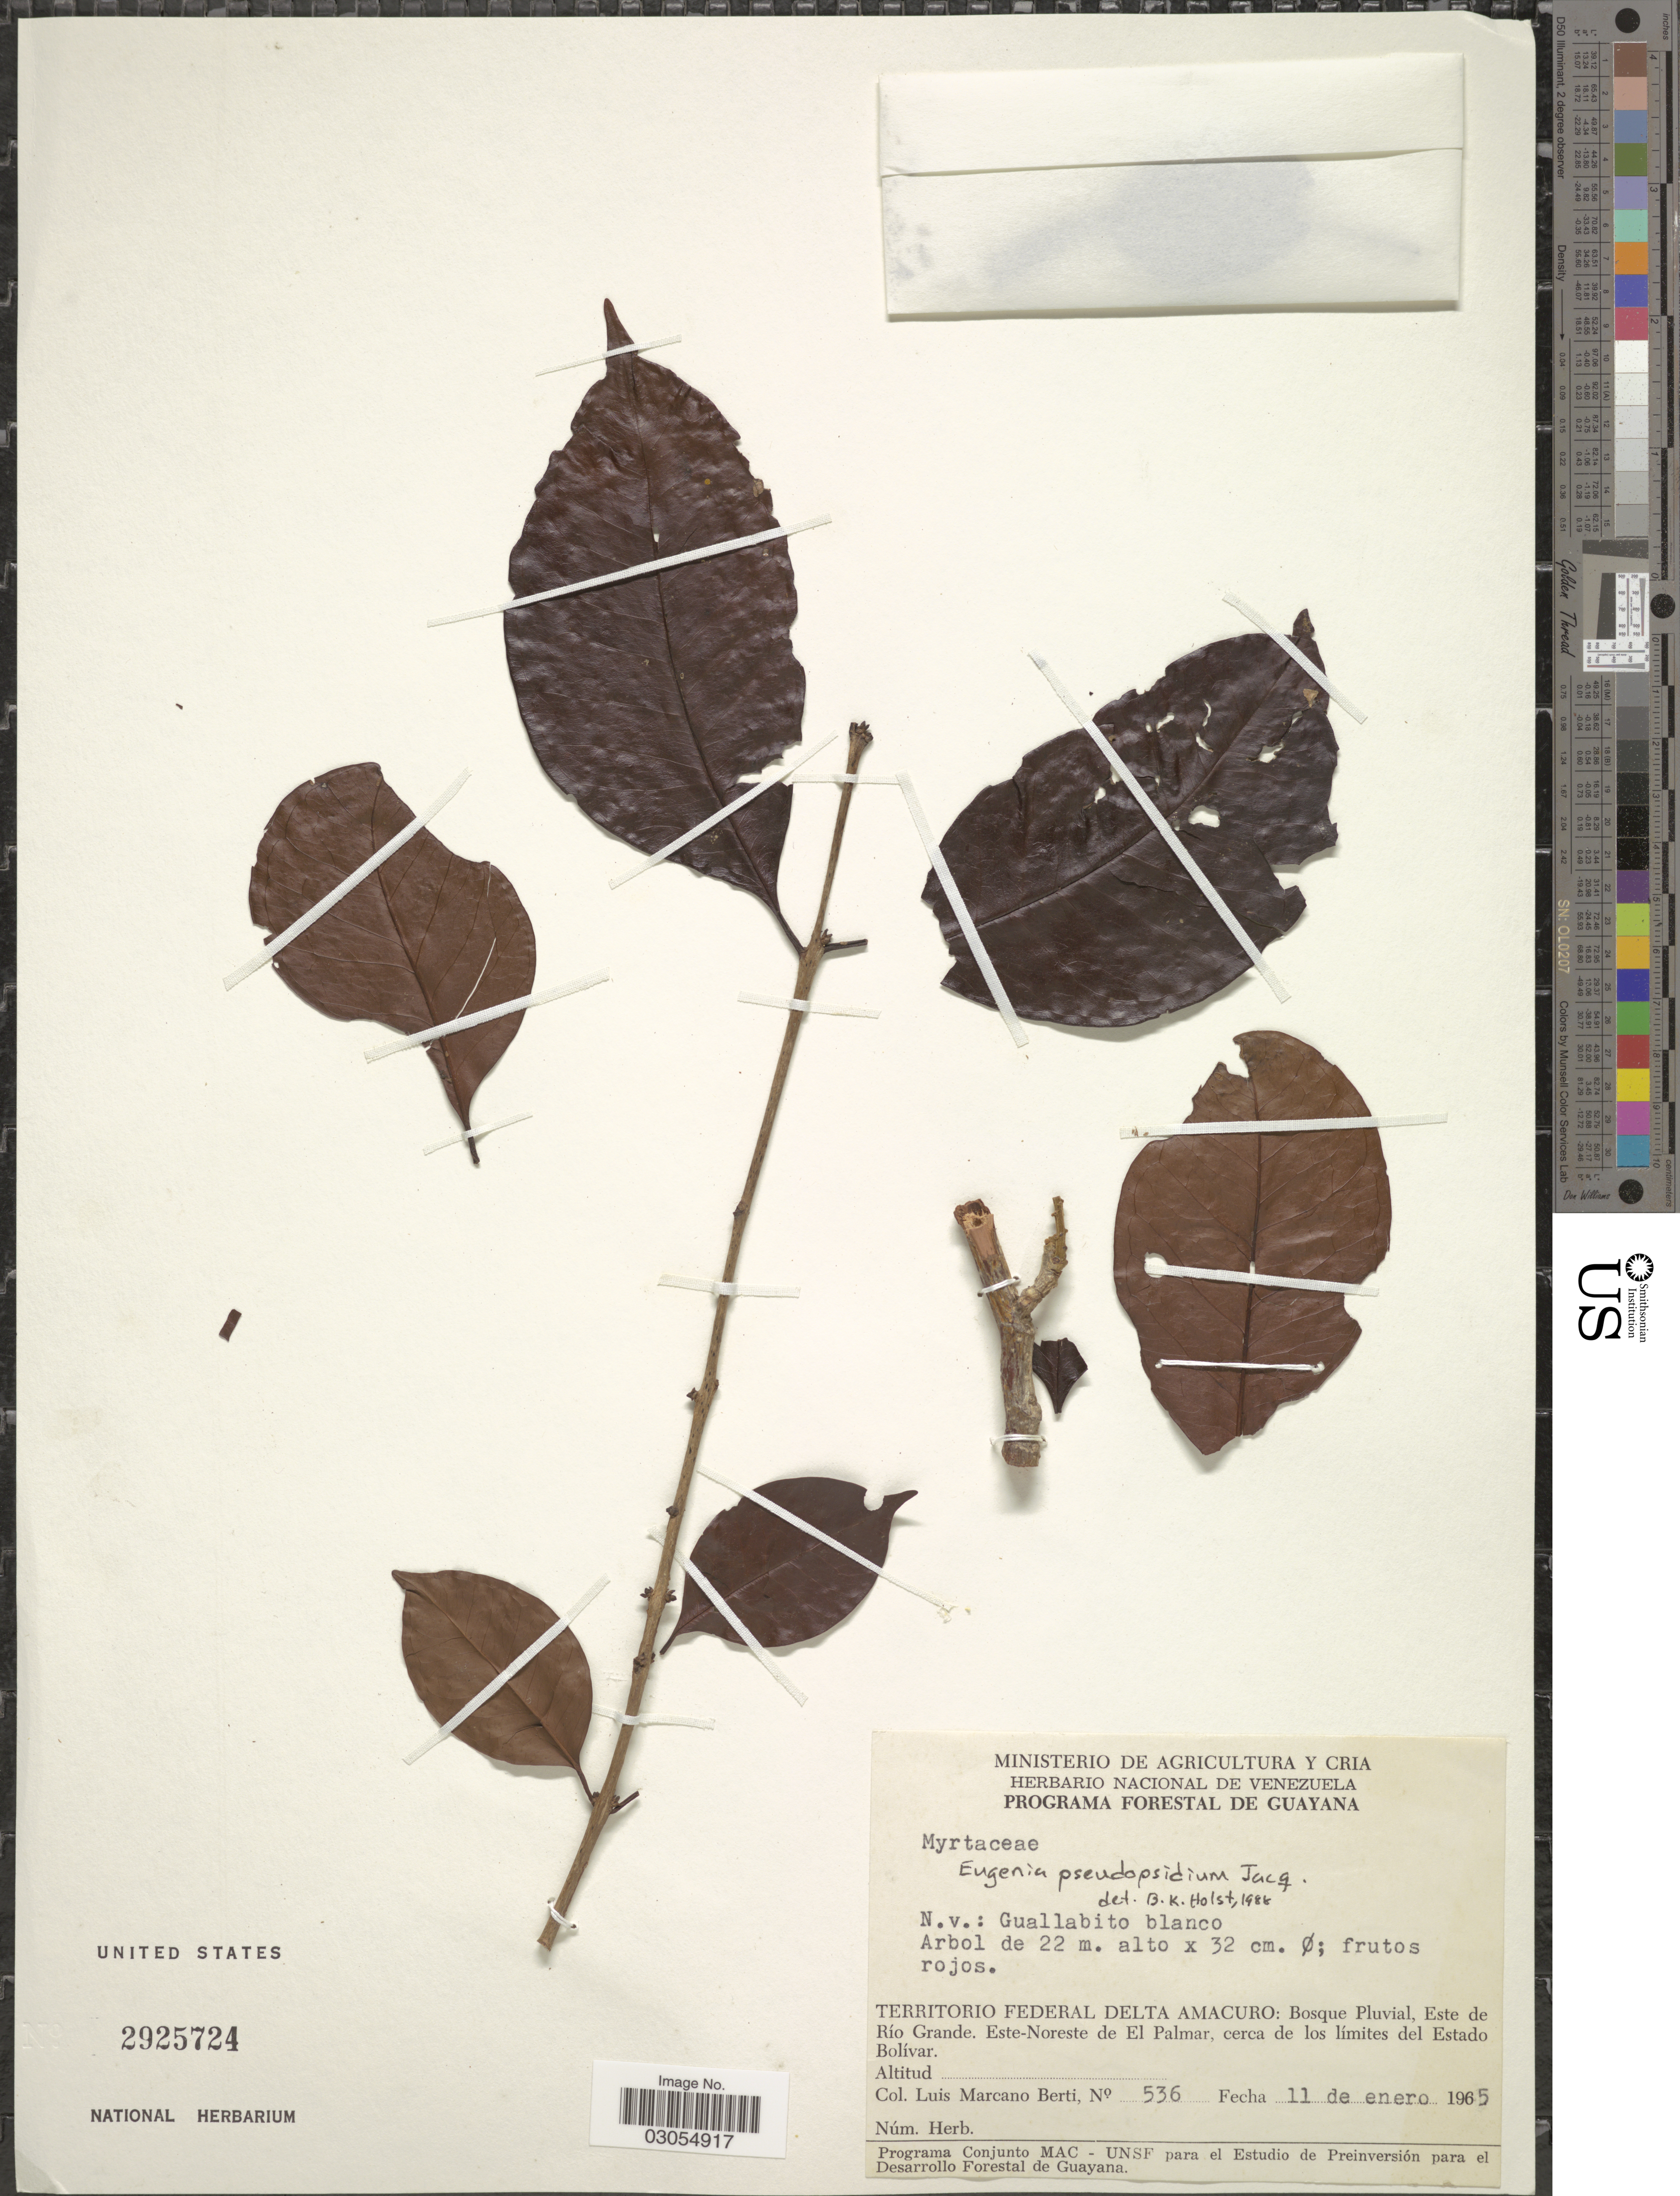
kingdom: Plantae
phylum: Tracheophyta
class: Magnoliopsida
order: Myrtales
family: Myrtaceae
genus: Eugenia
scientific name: Eugenia pseudopsidium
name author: Jacq.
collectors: L. Marcano-Berti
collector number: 536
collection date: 1965-01-11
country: Venezuela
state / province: Delta Amacuro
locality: Territorio Federal Delta Amacuro: Bosque Pluvial, Este de Río Grande. Este-Noreste de El Palmar, cerca de los límites del Estado Bolívar.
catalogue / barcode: US 2925724